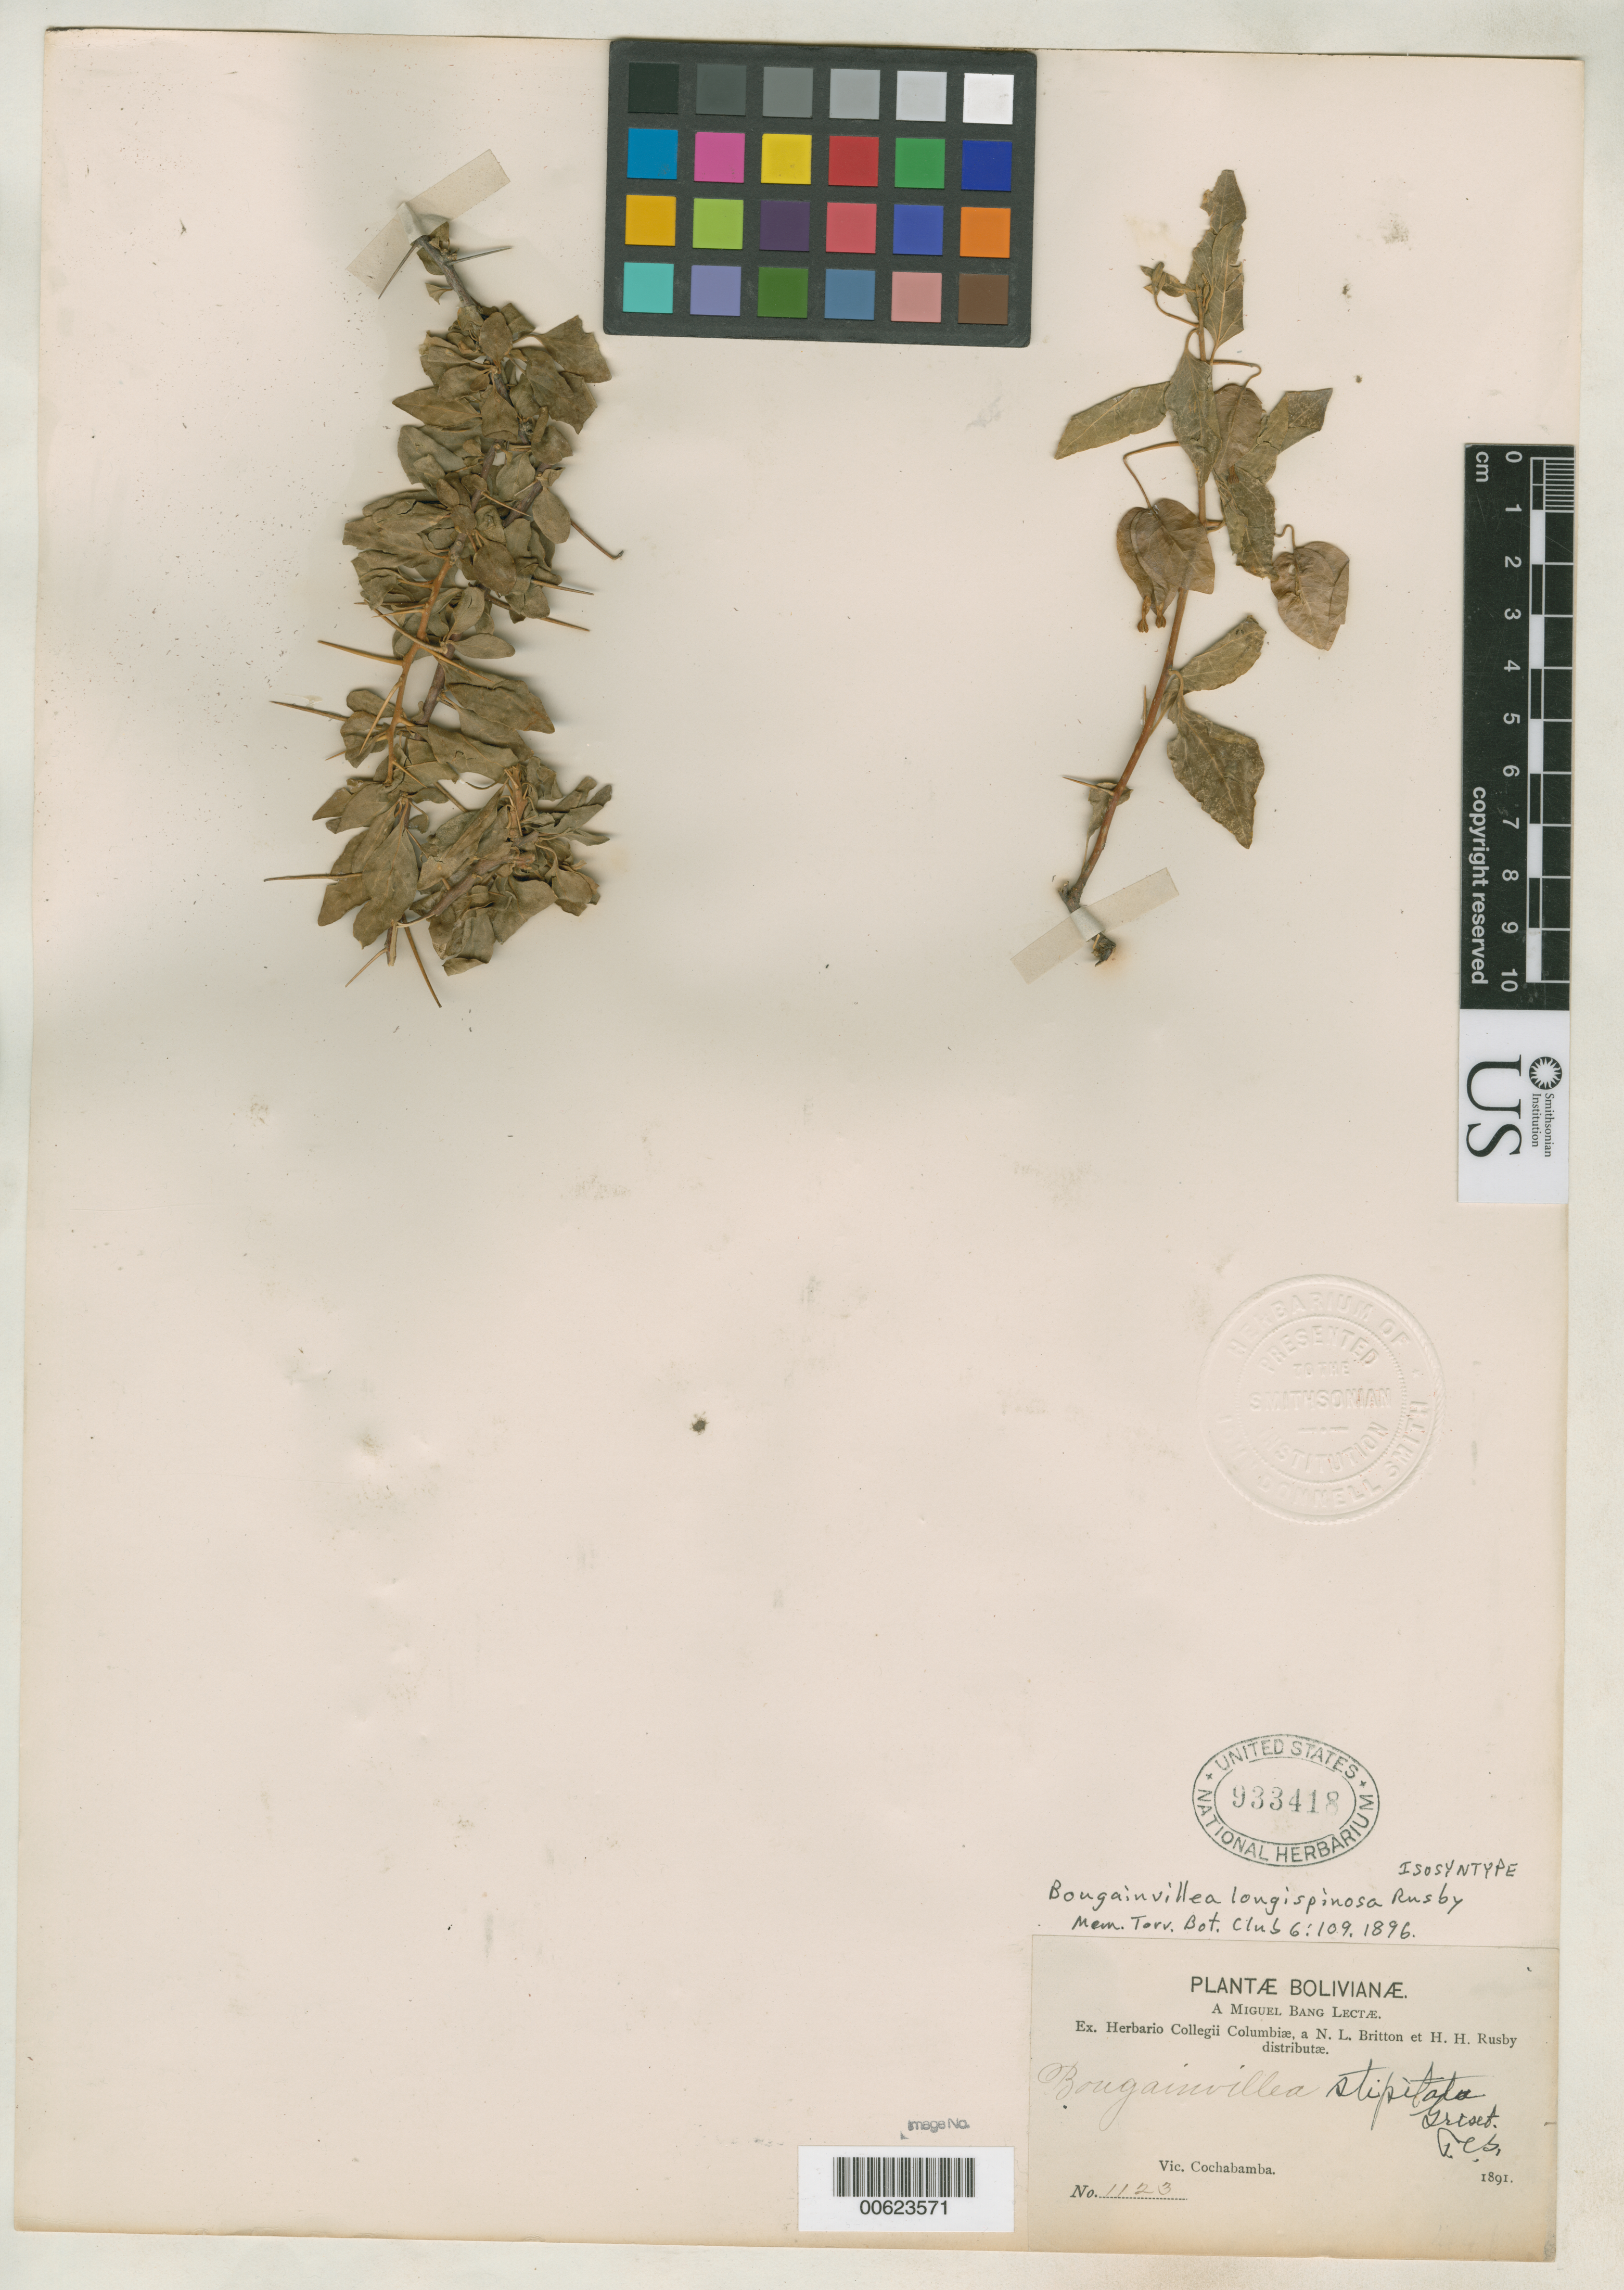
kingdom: Plantae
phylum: Tracheophyta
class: Magnoliopsida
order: Caryophyllales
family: Nyctaginaceae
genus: Bougainvillea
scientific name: Bougainvillea longispinosa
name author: Rusby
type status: Isosyntype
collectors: M. Bang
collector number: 1123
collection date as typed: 1891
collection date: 1891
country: Bolivia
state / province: Cochabamba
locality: Vic. Cochabamba.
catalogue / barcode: US 933418